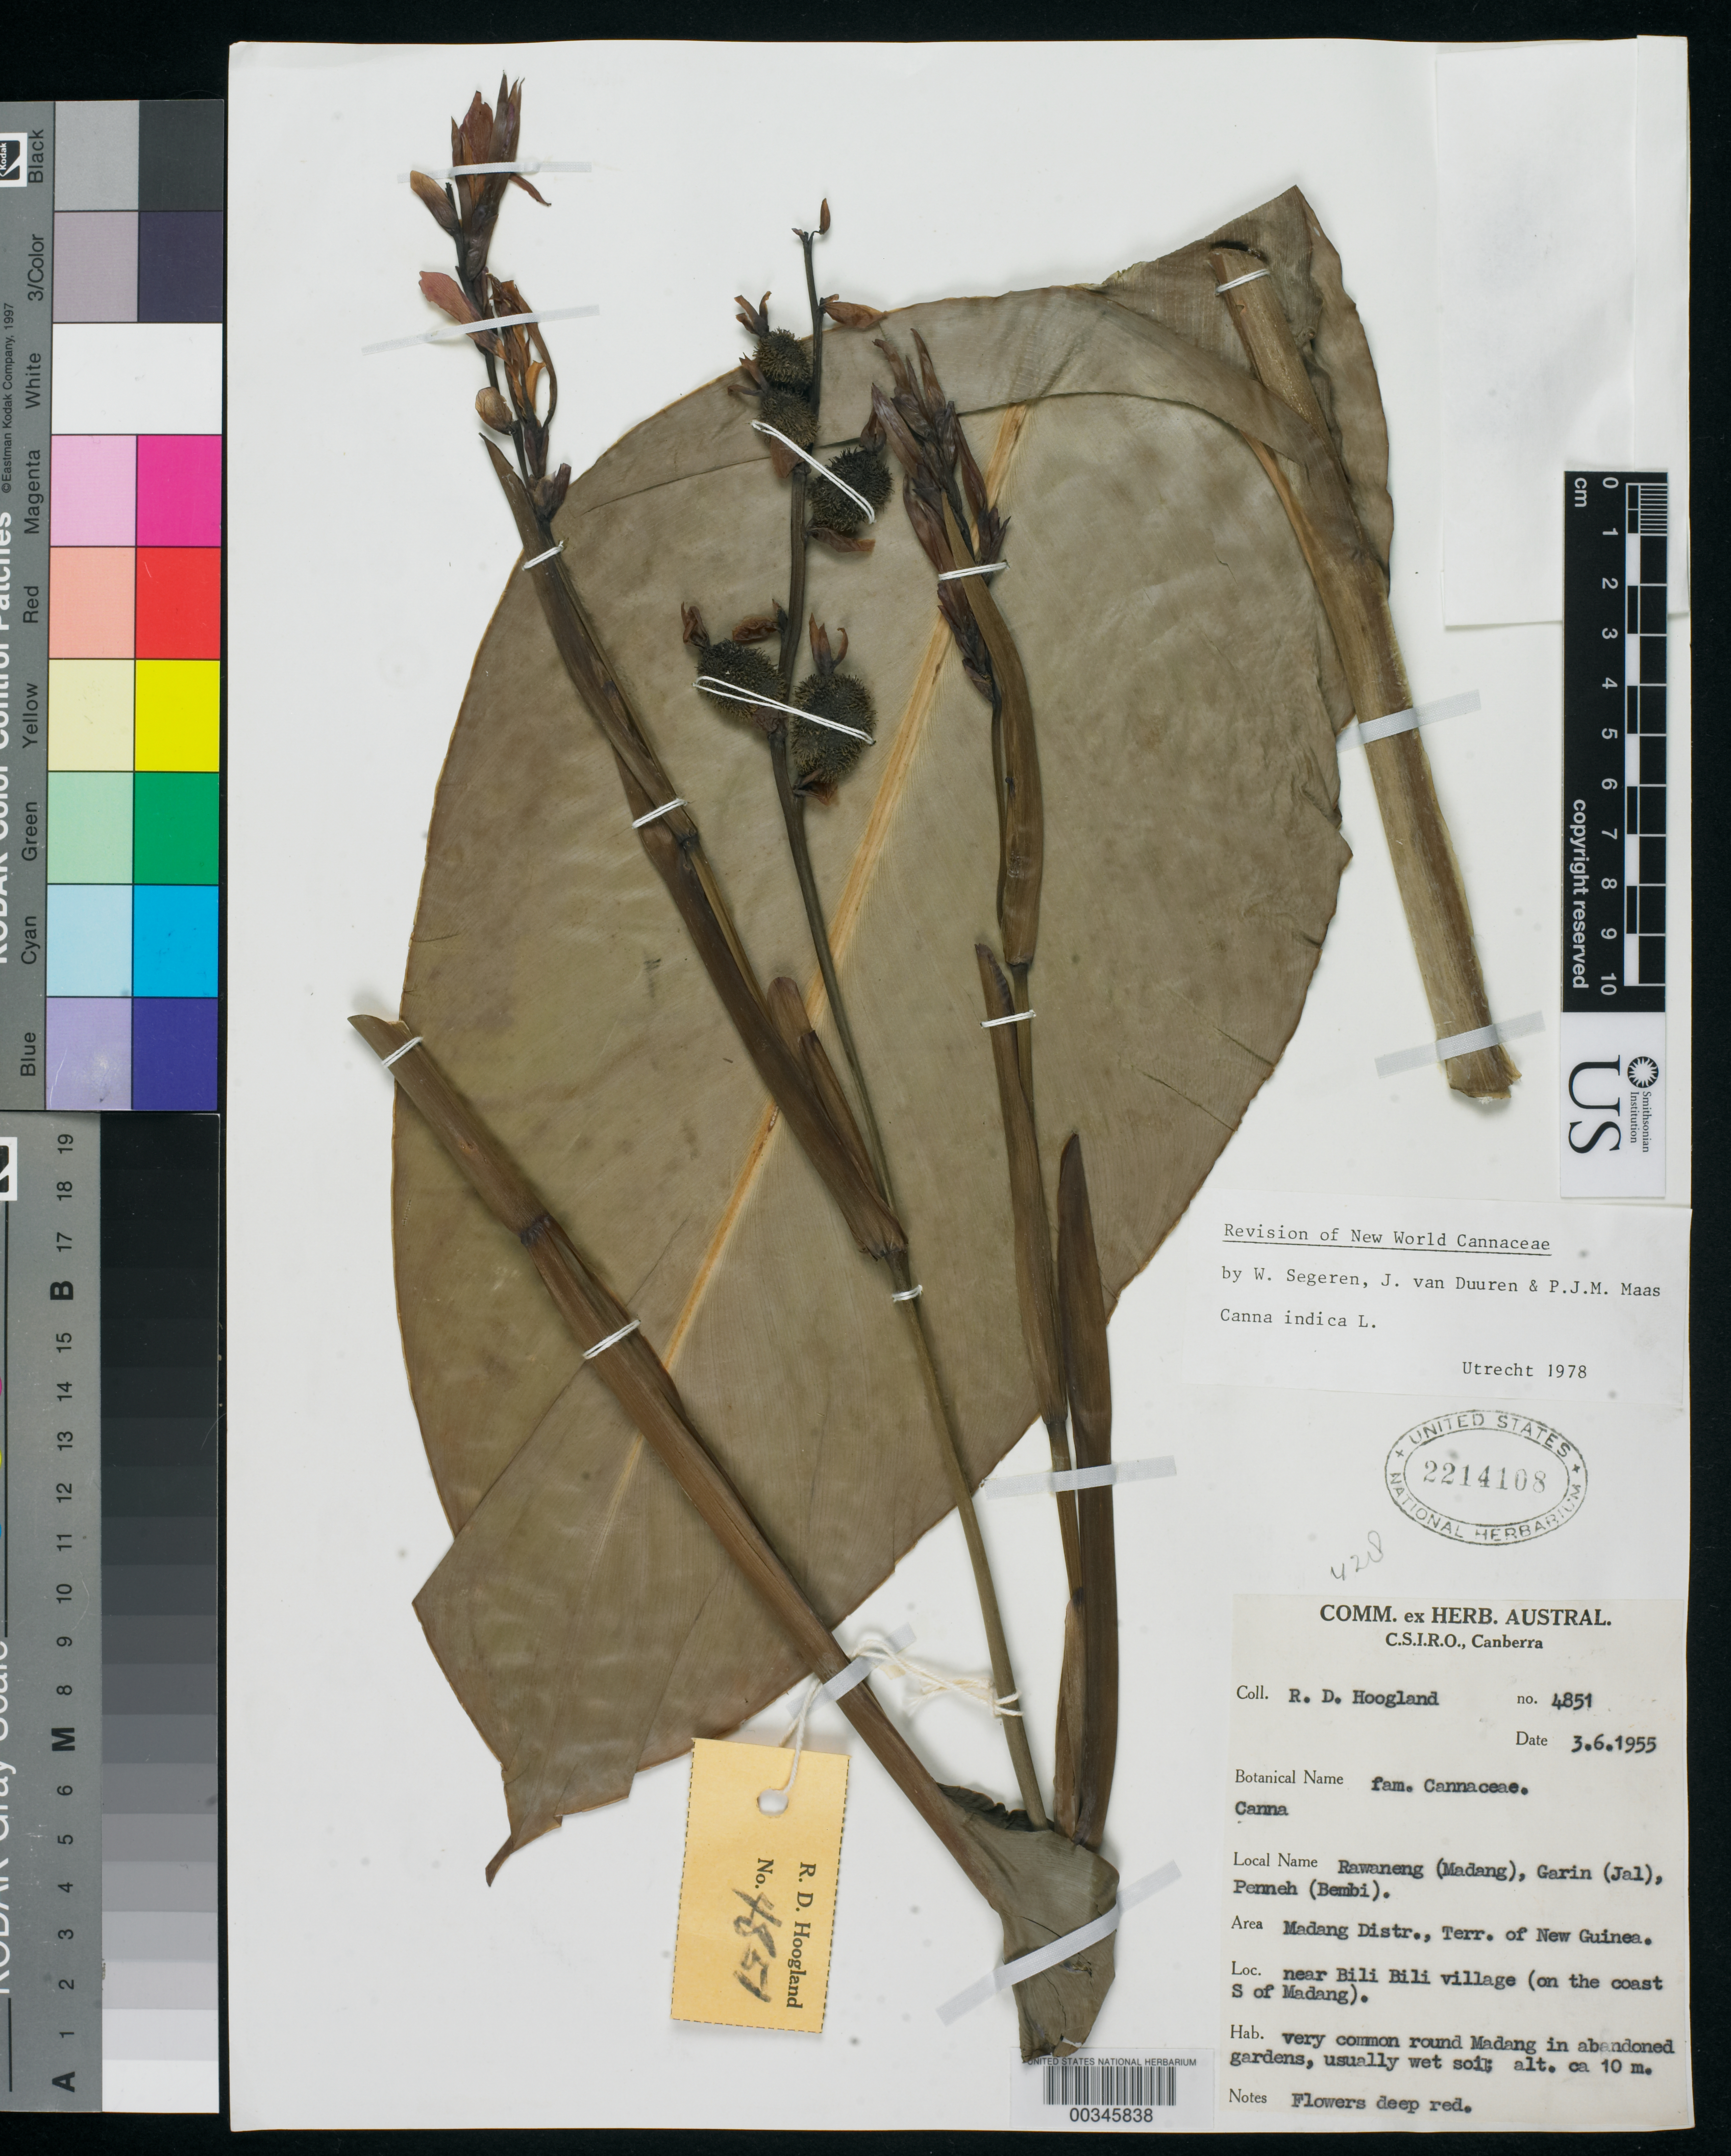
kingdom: Plantae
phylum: Tracheophyta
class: Liliopsida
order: Zingiberales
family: Cannaceae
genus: Canna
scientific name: Canna indica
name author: L.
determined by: Segeren, W.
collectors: R. D. Hoogland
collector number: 4851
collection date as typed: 06 Mar 1955 or 03 Jun 1955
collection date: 1955-03-06 or 1955-06-03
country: Papua New Guinea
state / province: Madang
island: New Guinea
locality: Terr. of New Guinea, Madang Distr., near Bili Bili village (on the coast S of Madang).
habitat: Abandoned gardens, usually wet soil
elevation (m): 10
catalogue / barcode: US 2214108